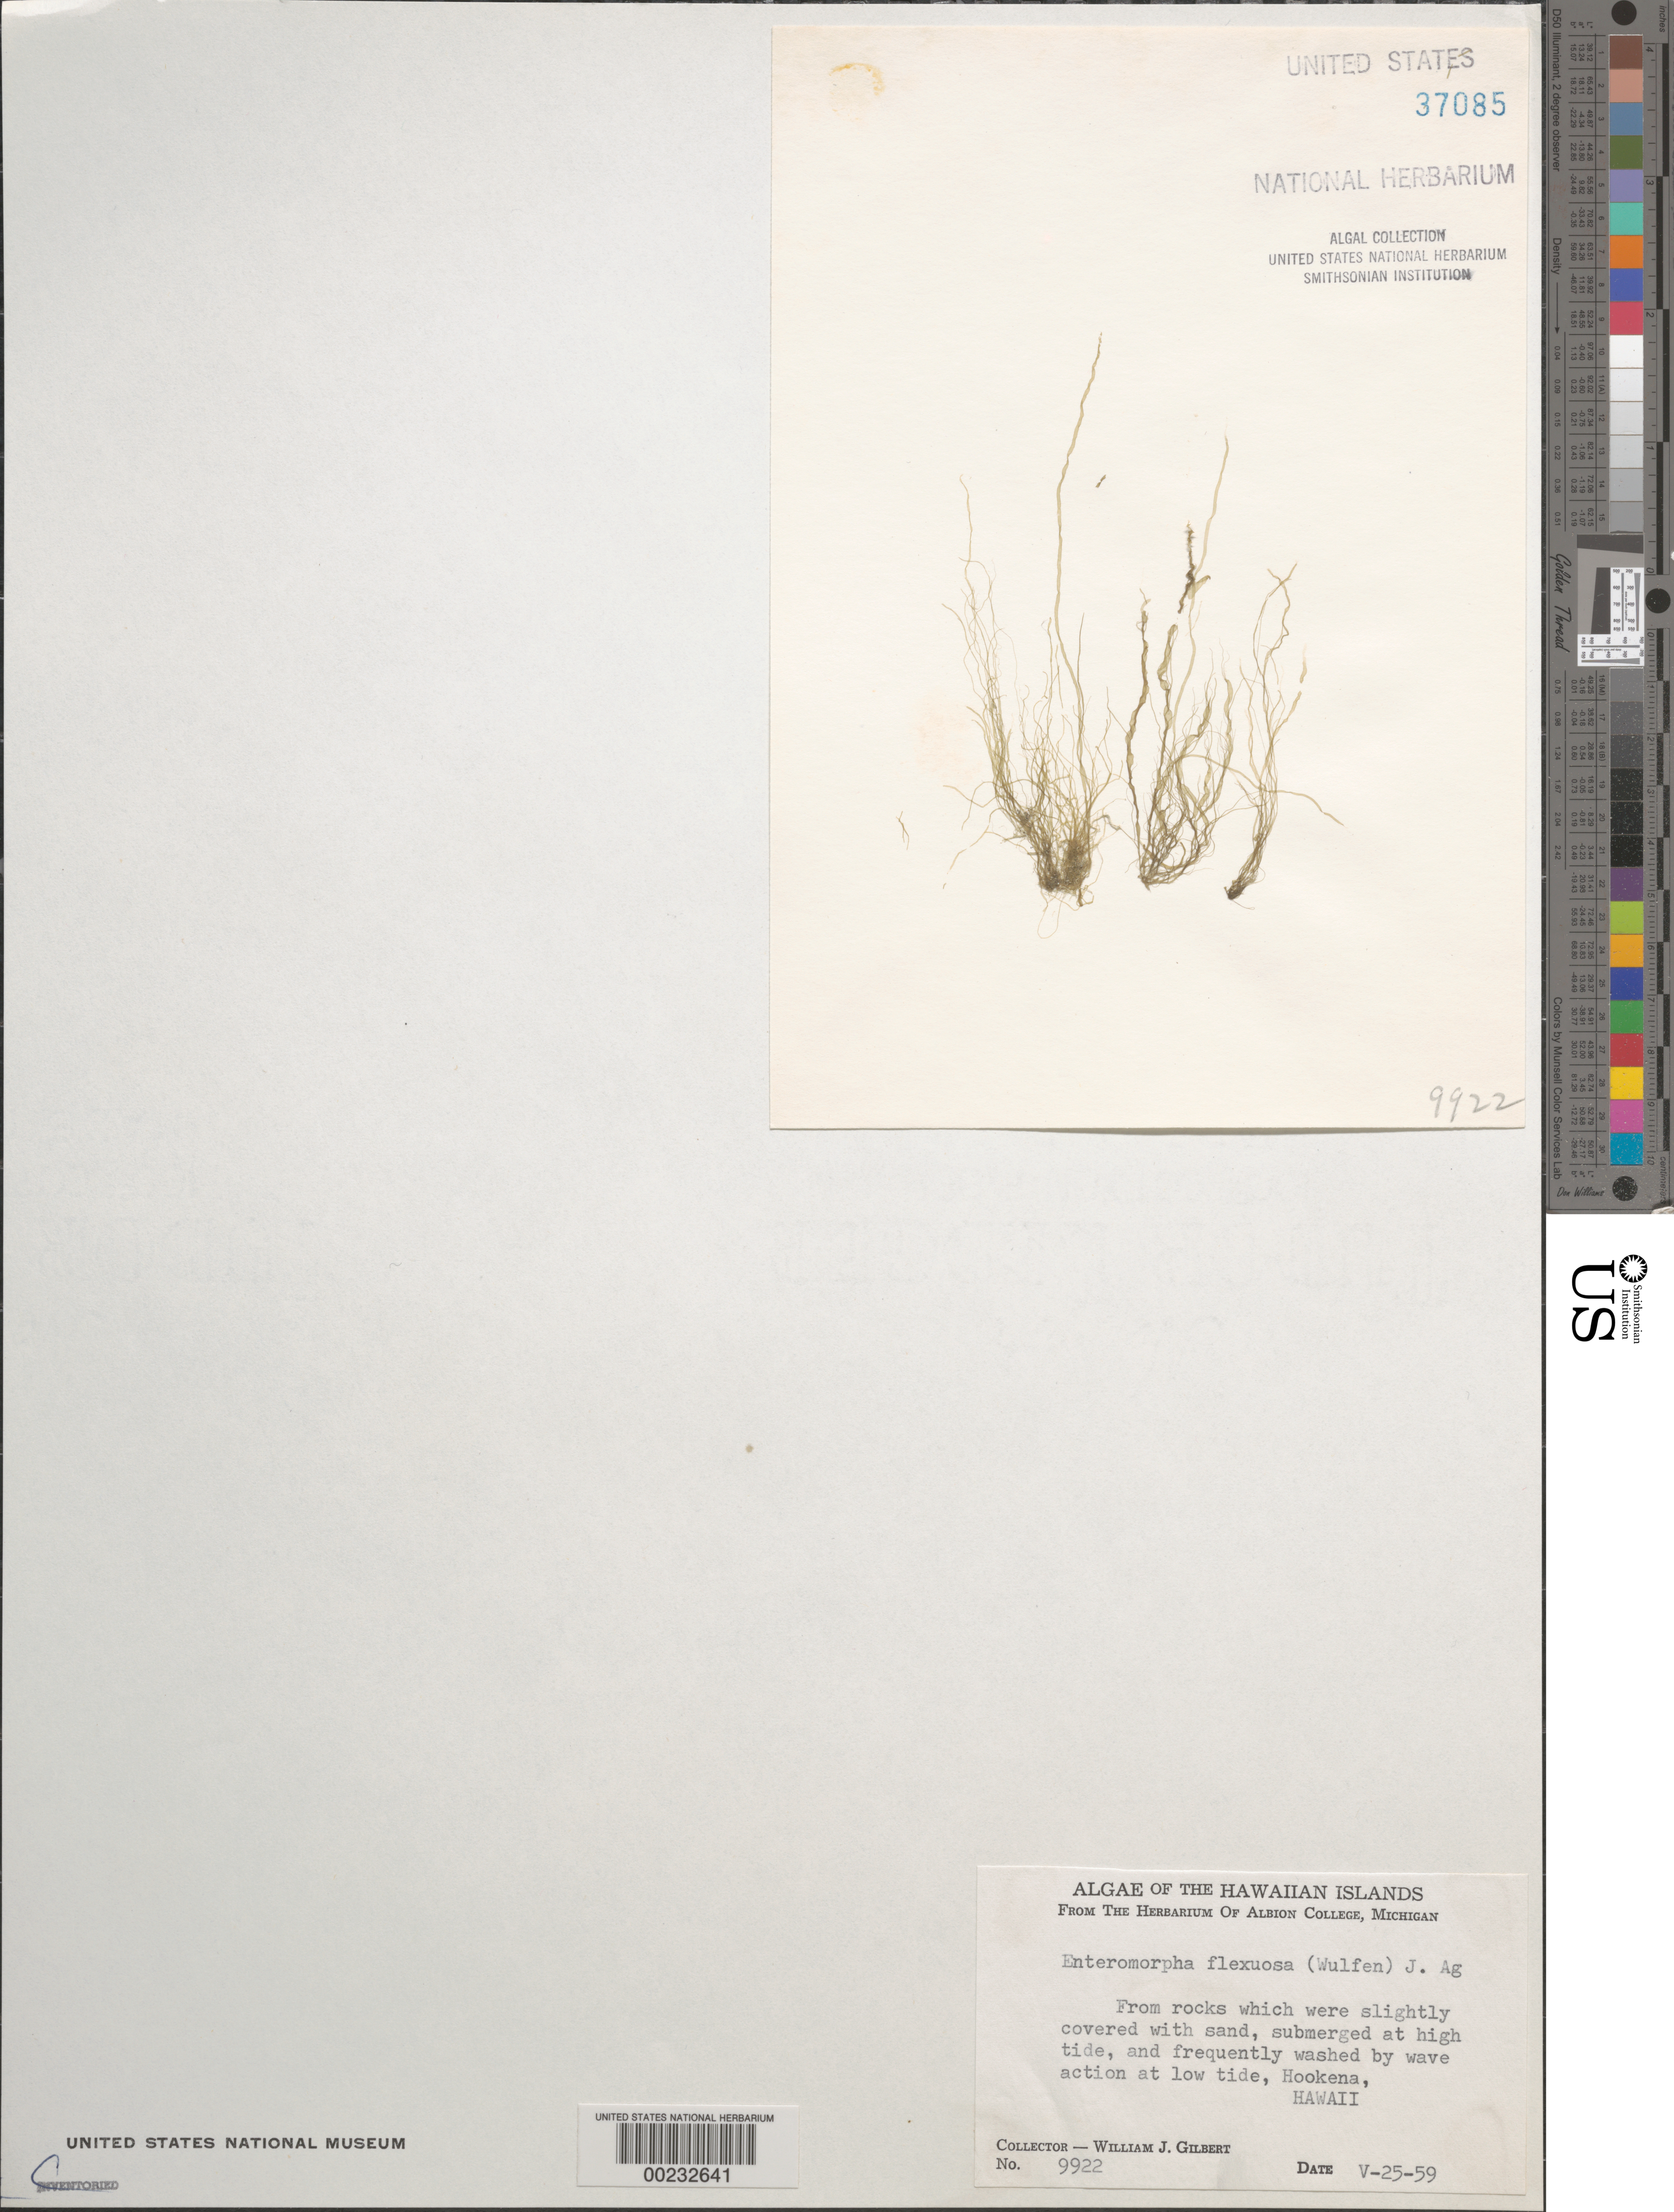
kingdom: Plantae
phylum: Chlorophyta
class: Ulvophyceae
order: Ulvales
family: Ulvaceae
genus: Ulva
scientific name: Ulva flexuosa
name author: Wulfen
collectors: W. J. Gilbert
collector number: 9922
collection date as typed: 25 May 1959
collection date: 1959-05-25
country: United States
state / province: Hawaii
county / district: Hawaii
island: Hawaii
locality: Hookena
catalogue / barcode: US 37085